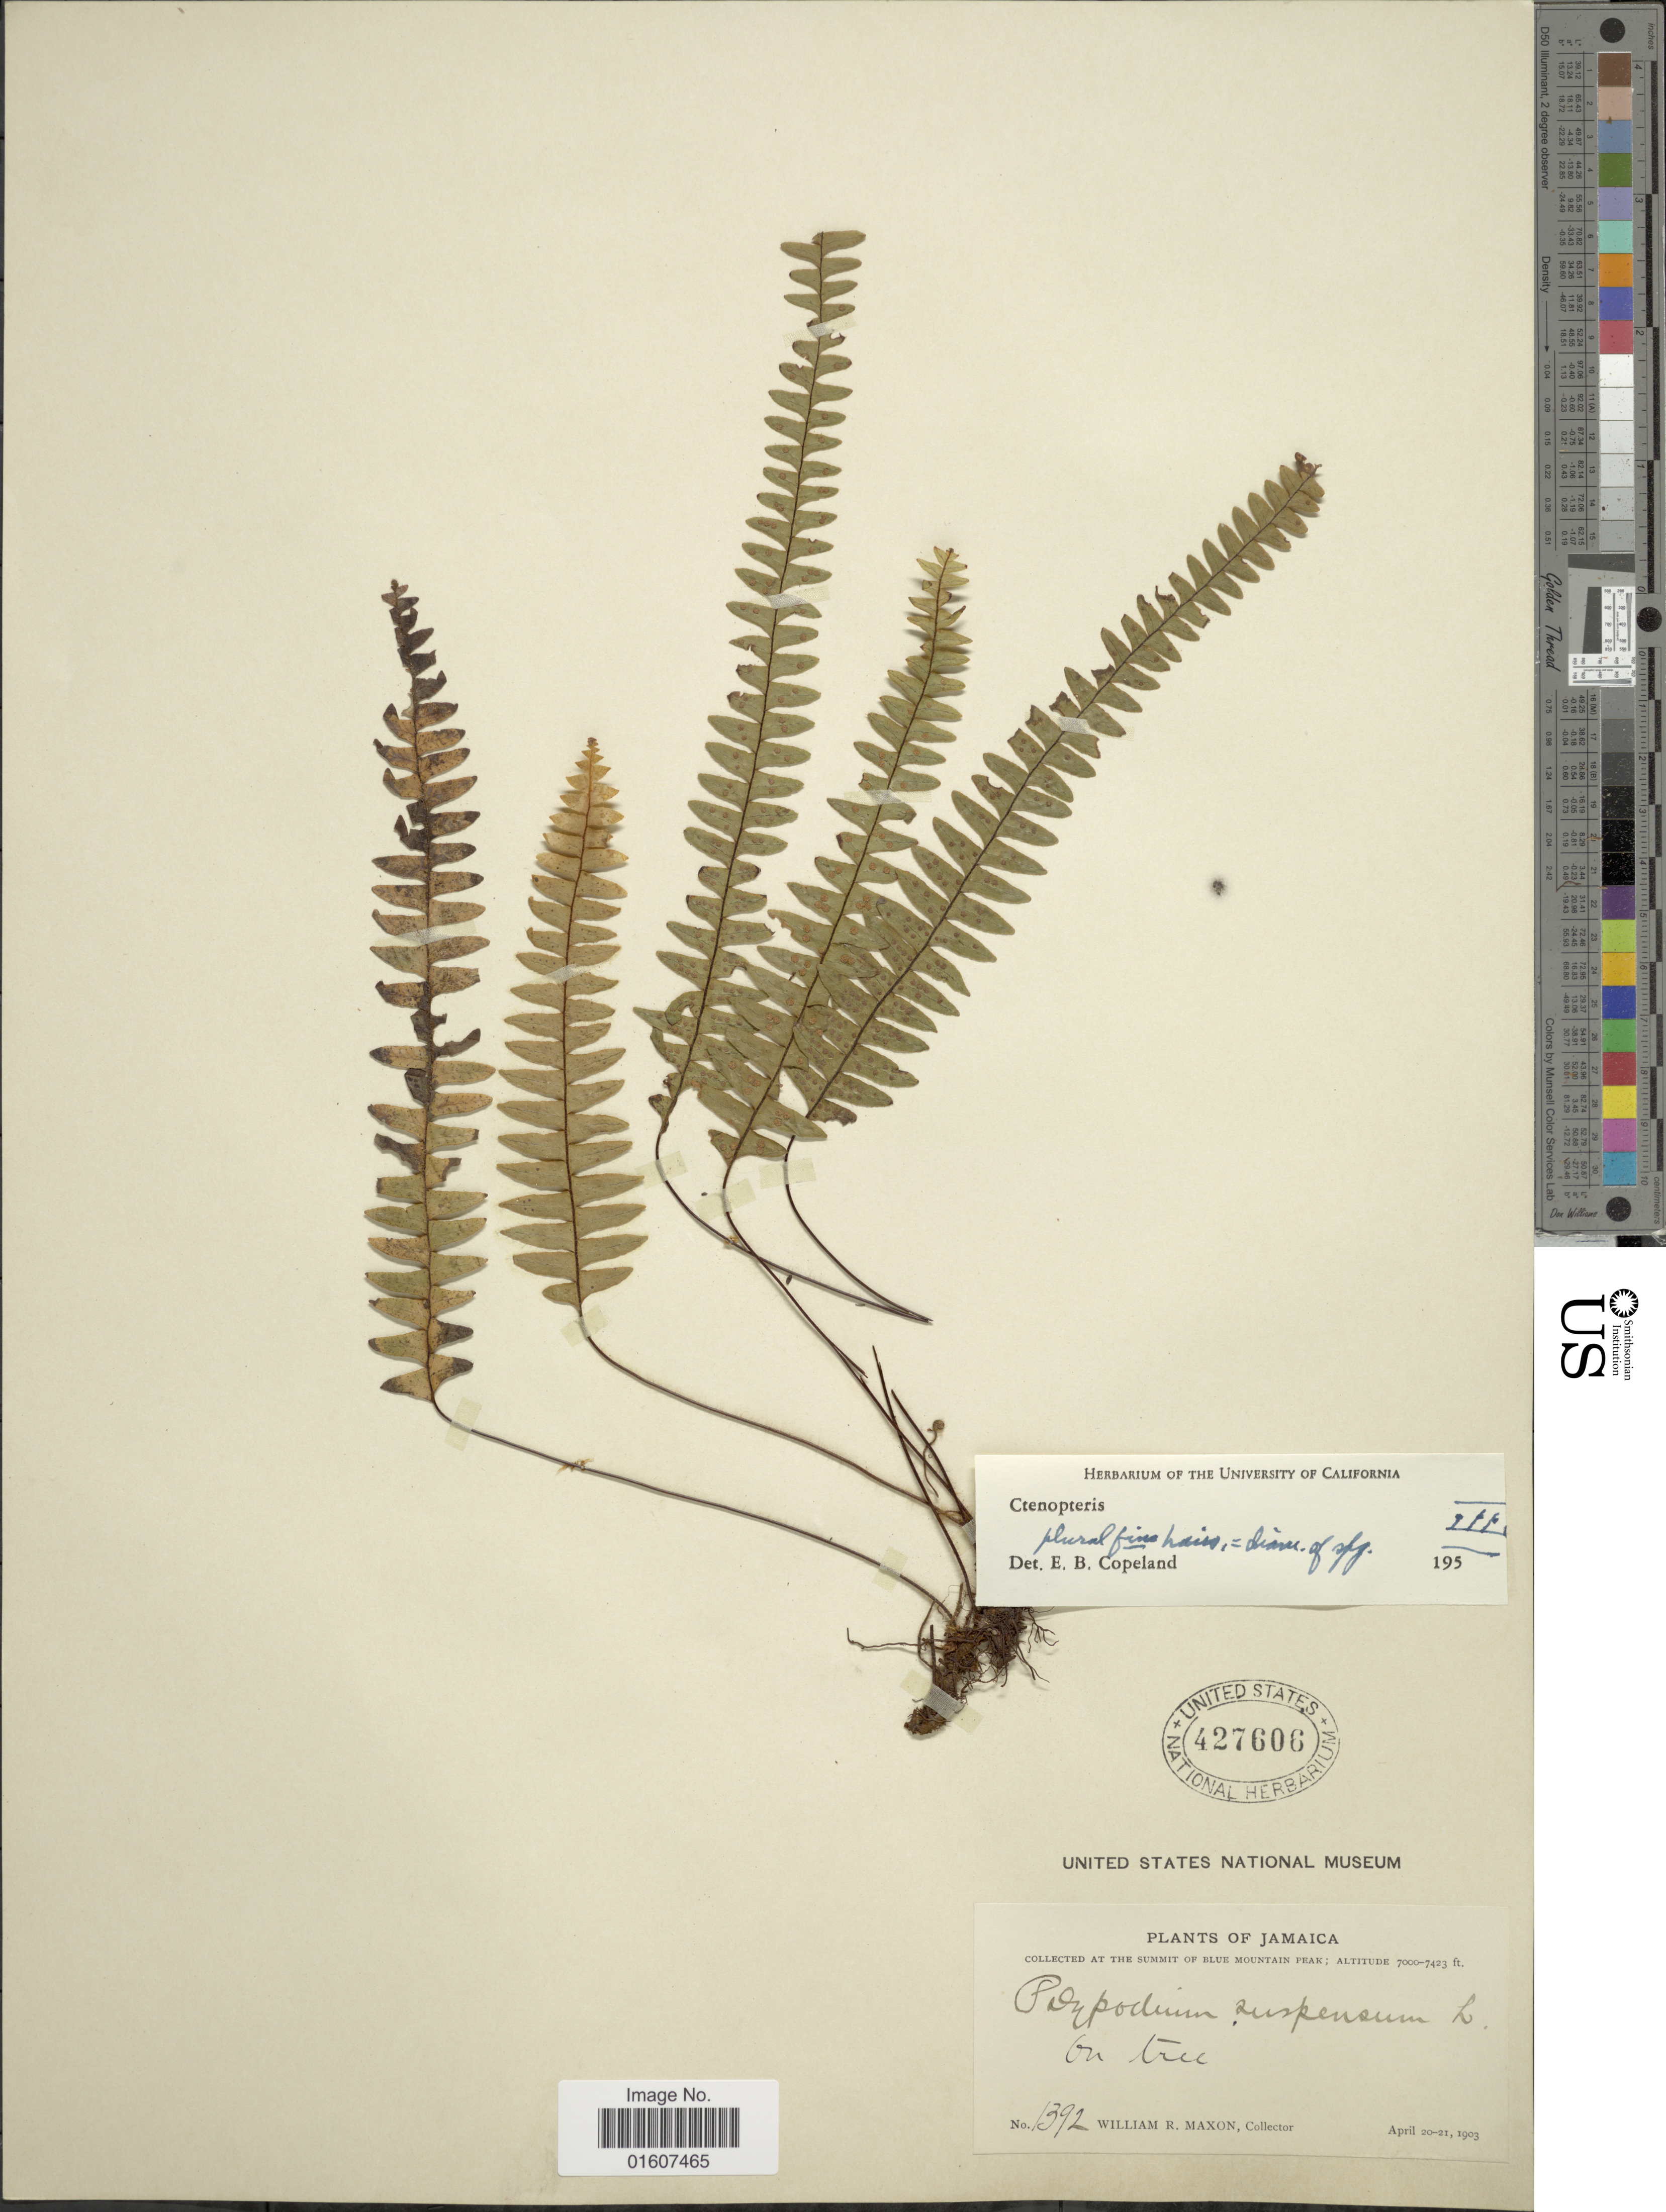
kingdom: Plantae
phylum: Tracheophyta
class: Polypodiopsida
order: Polypodiales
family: Polypodiaceae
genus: Terpsichore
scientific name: Terpsichore asplenifolia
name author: (L.) A.R. Sm.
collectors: W. R. Maxon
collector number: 1392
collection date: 1903-04-20/1903-04-21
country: Jamaica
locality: At the summit of Blue Mountain Peak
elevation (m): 2134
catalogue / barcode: US 427606